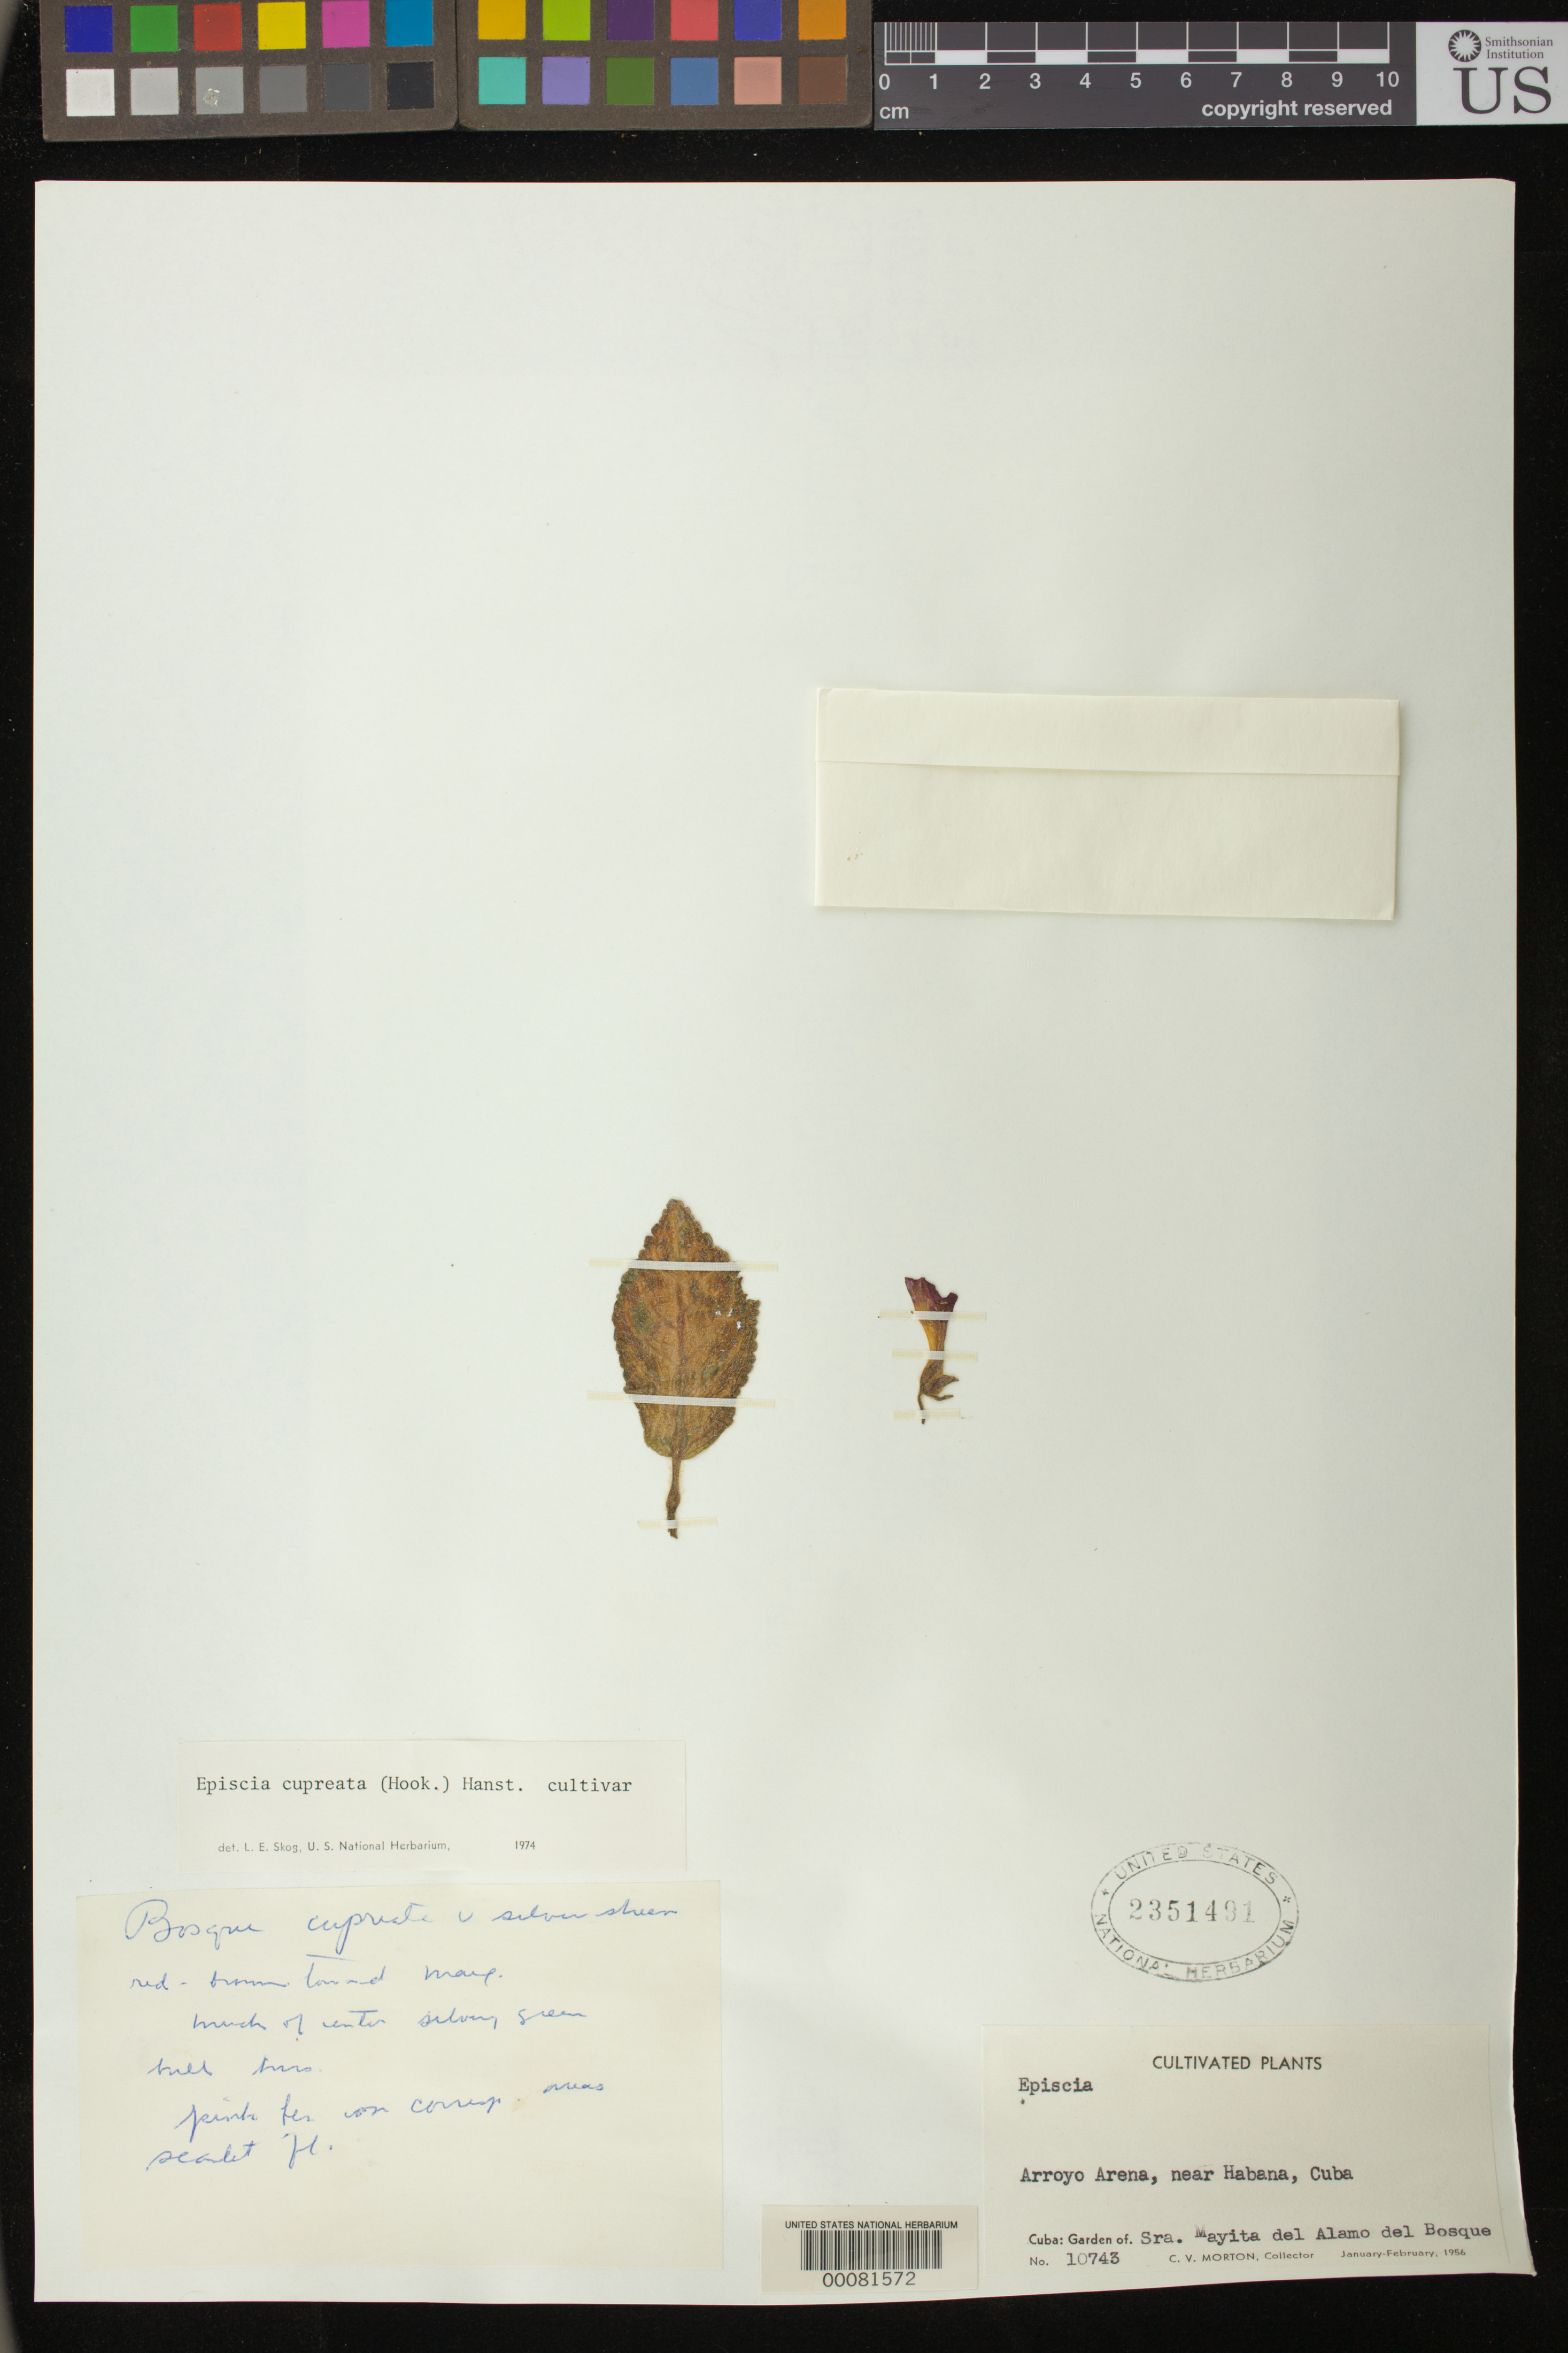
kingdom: Plantae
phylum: Tracheophyta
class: Magnoliopsida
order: Lamiales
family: Gesneriaceae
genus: Episcia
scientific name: Episcia cupreata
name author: (Hook.) Hanst.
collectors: C. V. Morton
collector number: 10743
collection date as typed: Jan-Feb 1956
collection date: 1956-01/1956-02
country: Cuba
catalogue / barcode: US 2351491